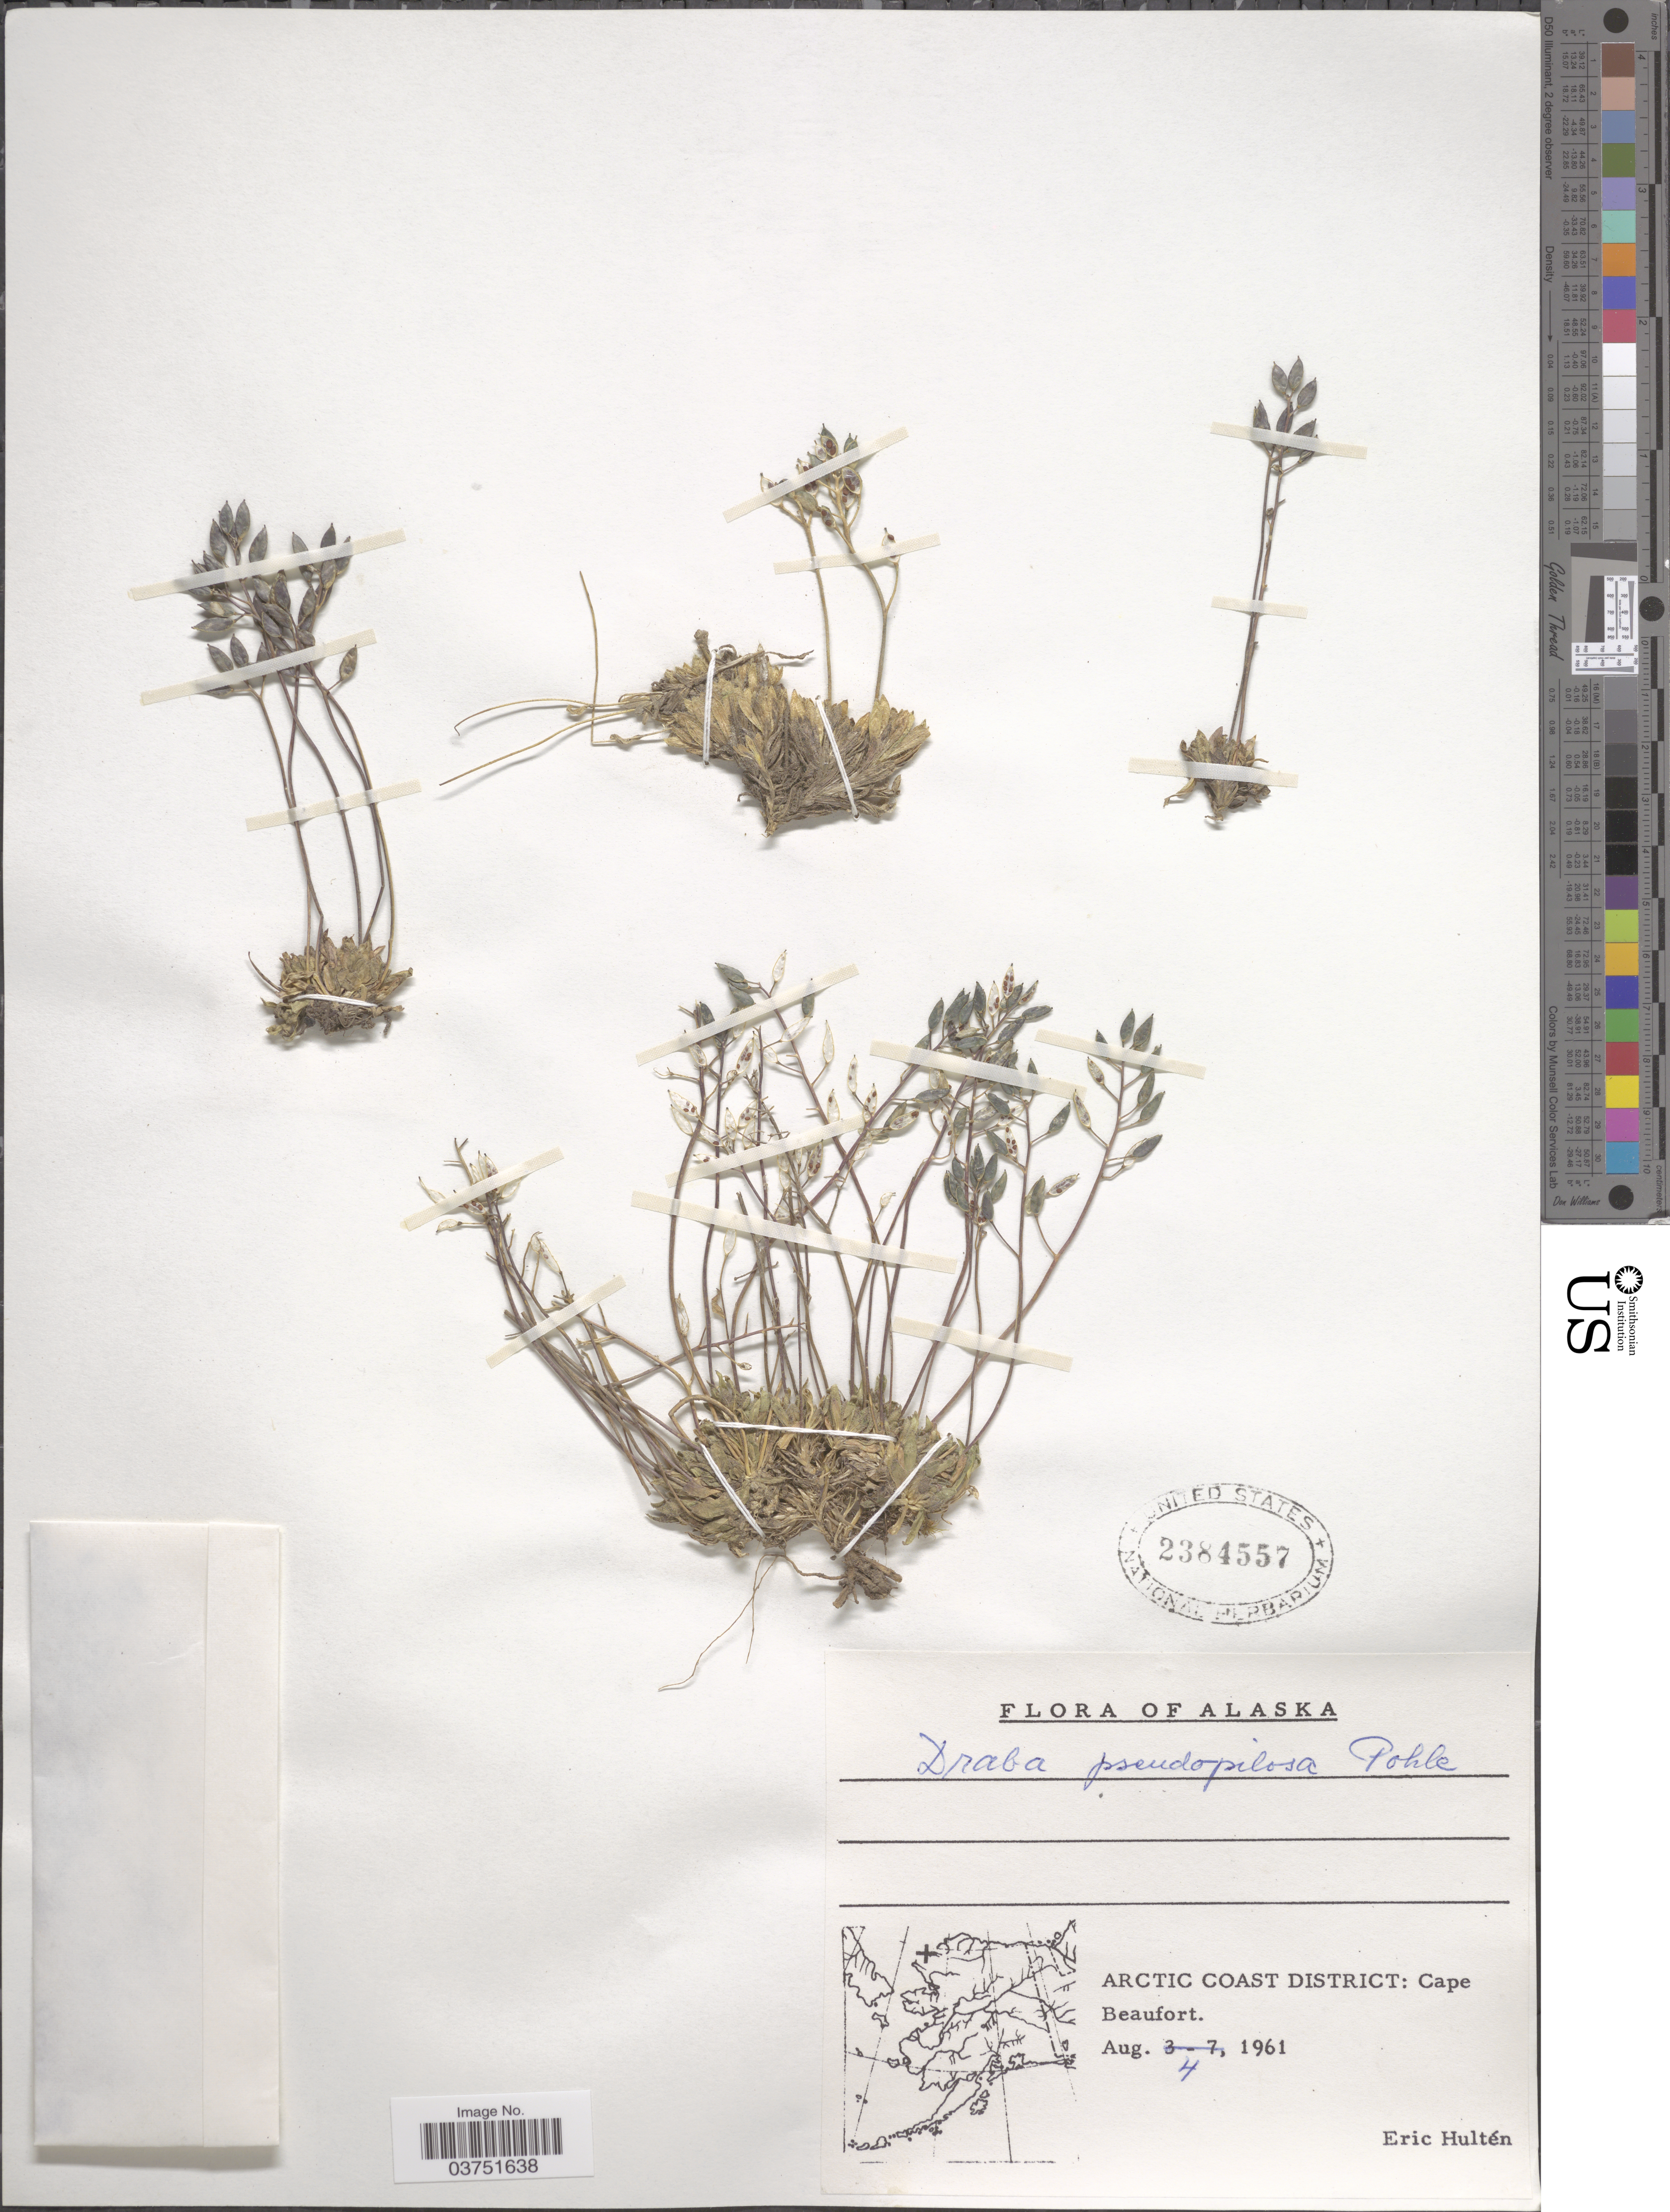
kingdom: Plantae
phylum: Tracheophyta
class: Magnoliopsida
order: Brassicales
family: Brassicaceae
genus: Draba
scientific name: Draba lactea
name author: Adams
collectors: E. G. Hultén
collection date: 1961-08-04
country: United States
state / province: Alaska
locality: Arctic Coast District: Cape Beaufort.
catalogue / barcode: US 2384557